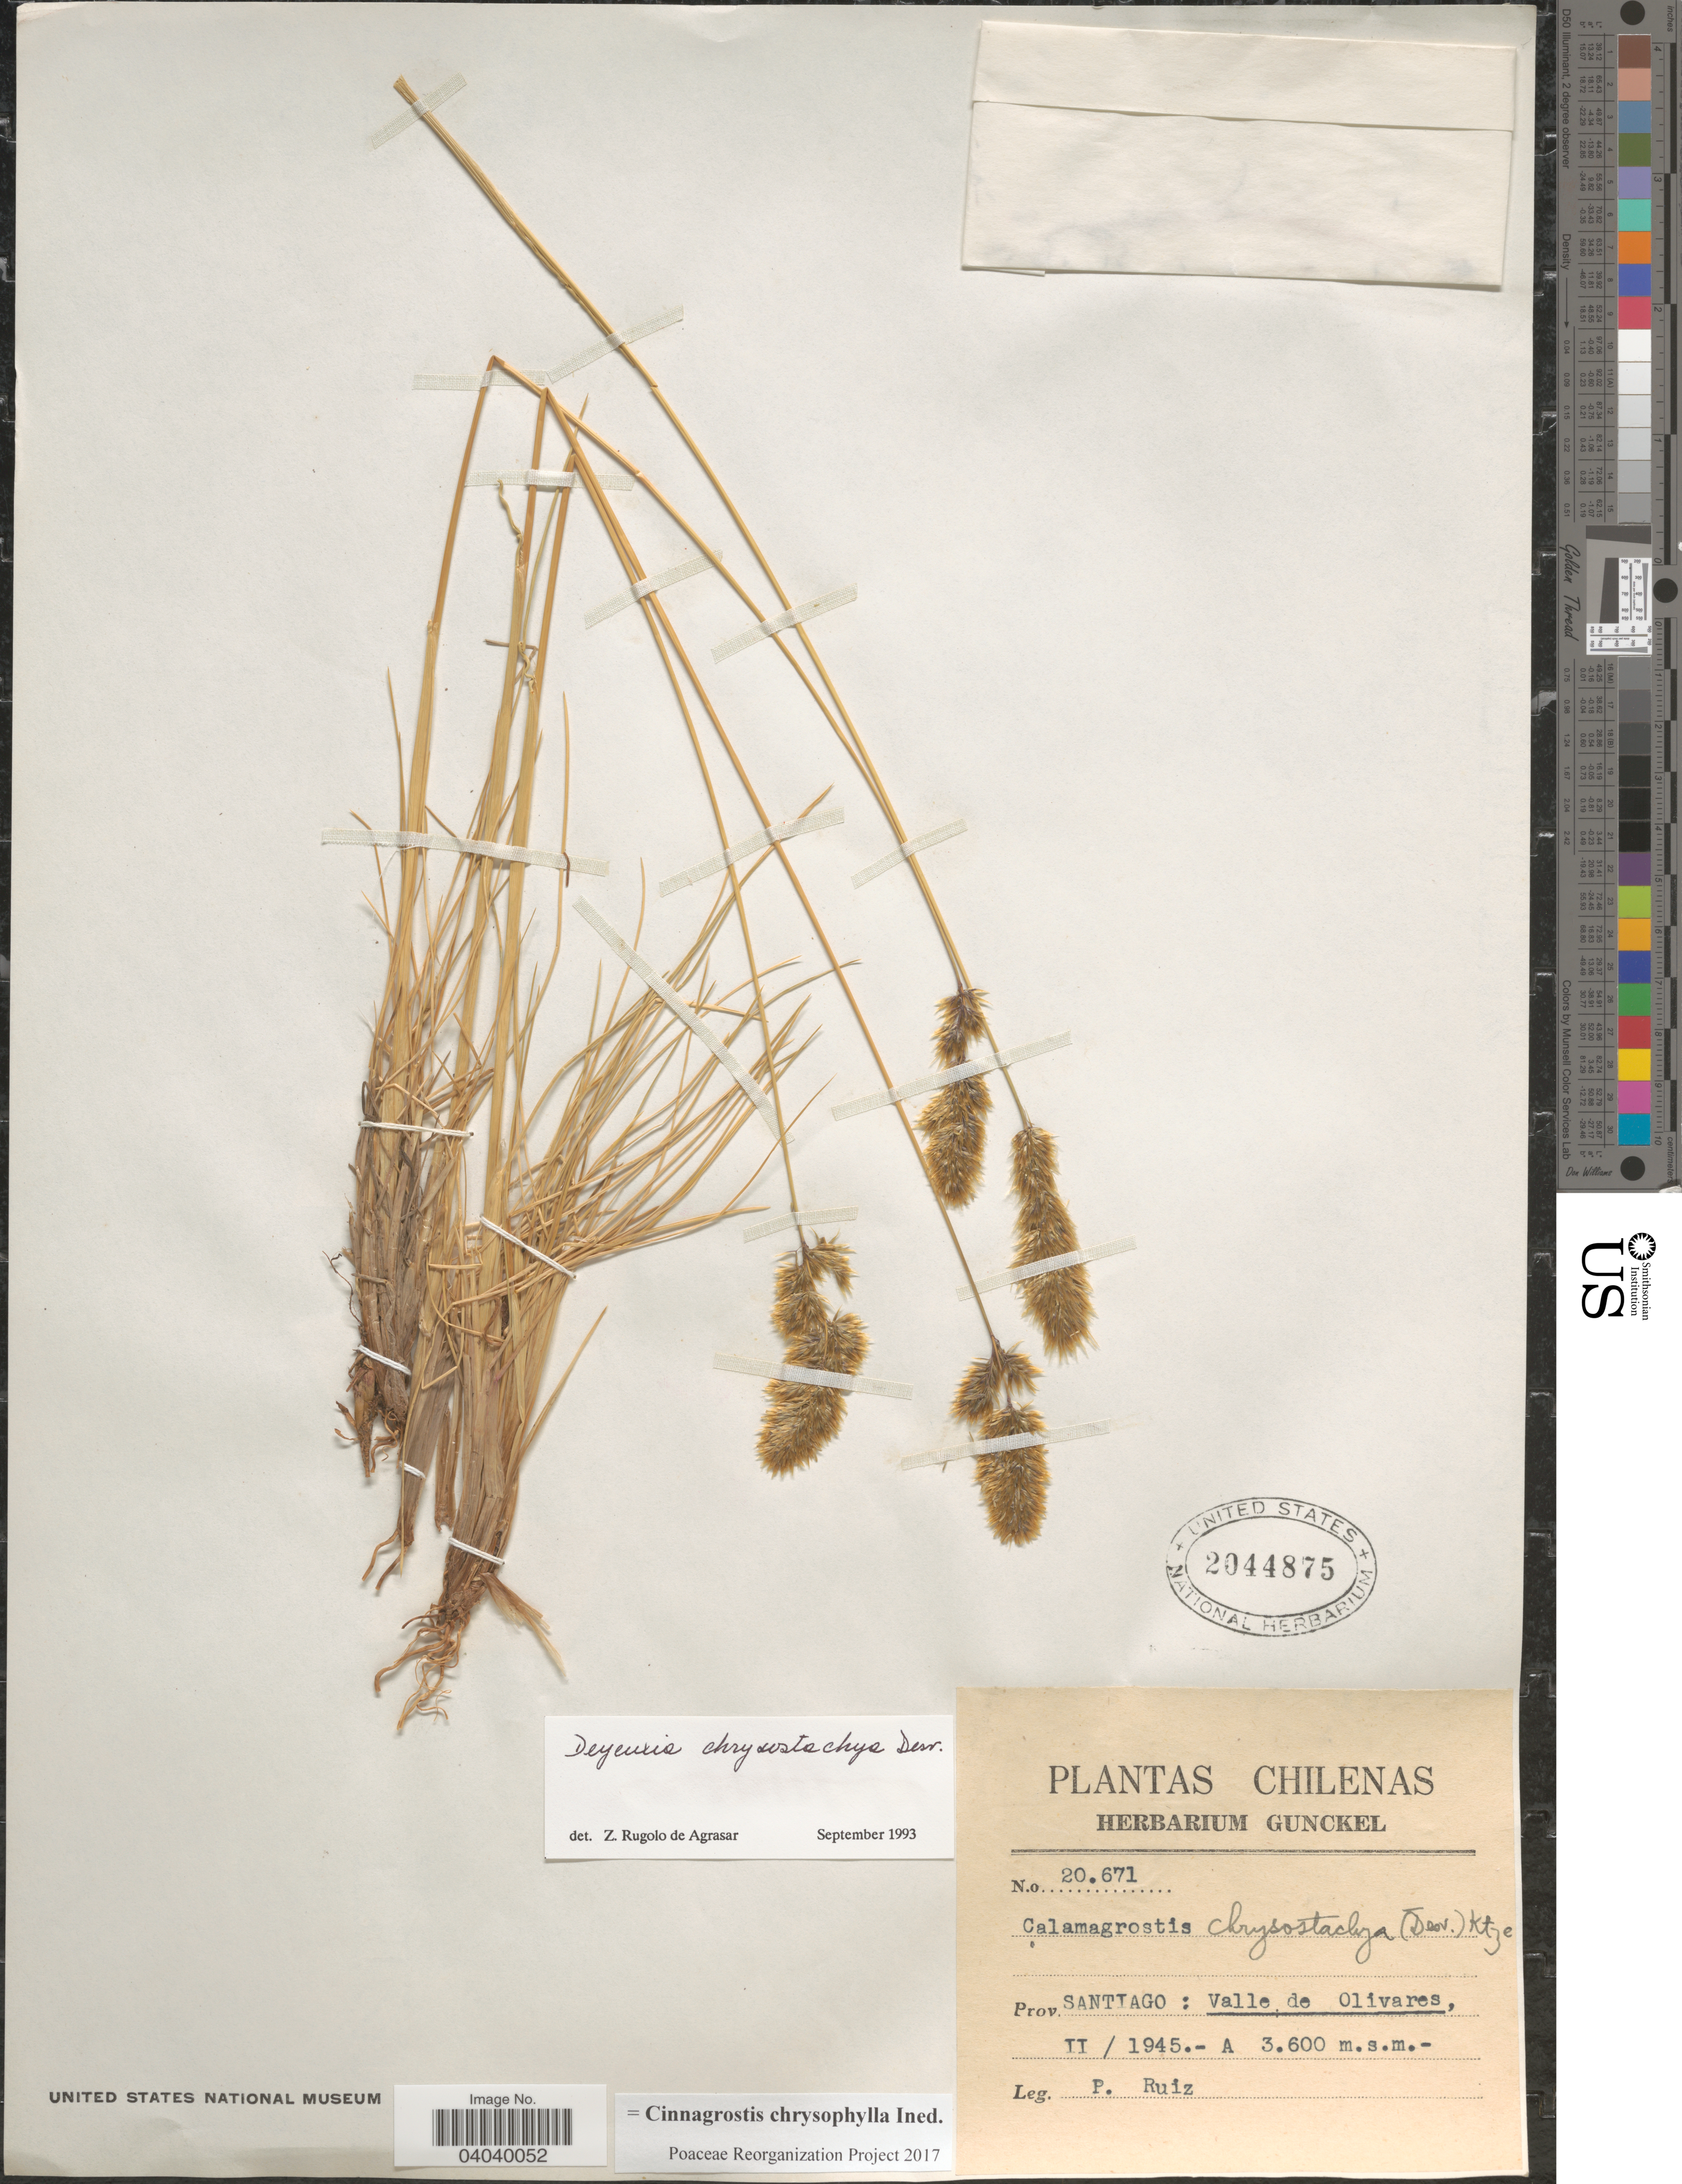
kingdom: Plantae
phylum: Tracheophyta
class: Liliopsida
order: Poales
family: Poaceae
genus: Cinnagrostis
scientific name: Cinnagrostis chrysostachya ined.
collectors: P. Ruiz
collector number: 20671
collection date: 1945-02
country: Chile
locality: Prov. Santiago: Valle de Olivares.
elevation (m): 3600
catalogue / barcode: US 2044875